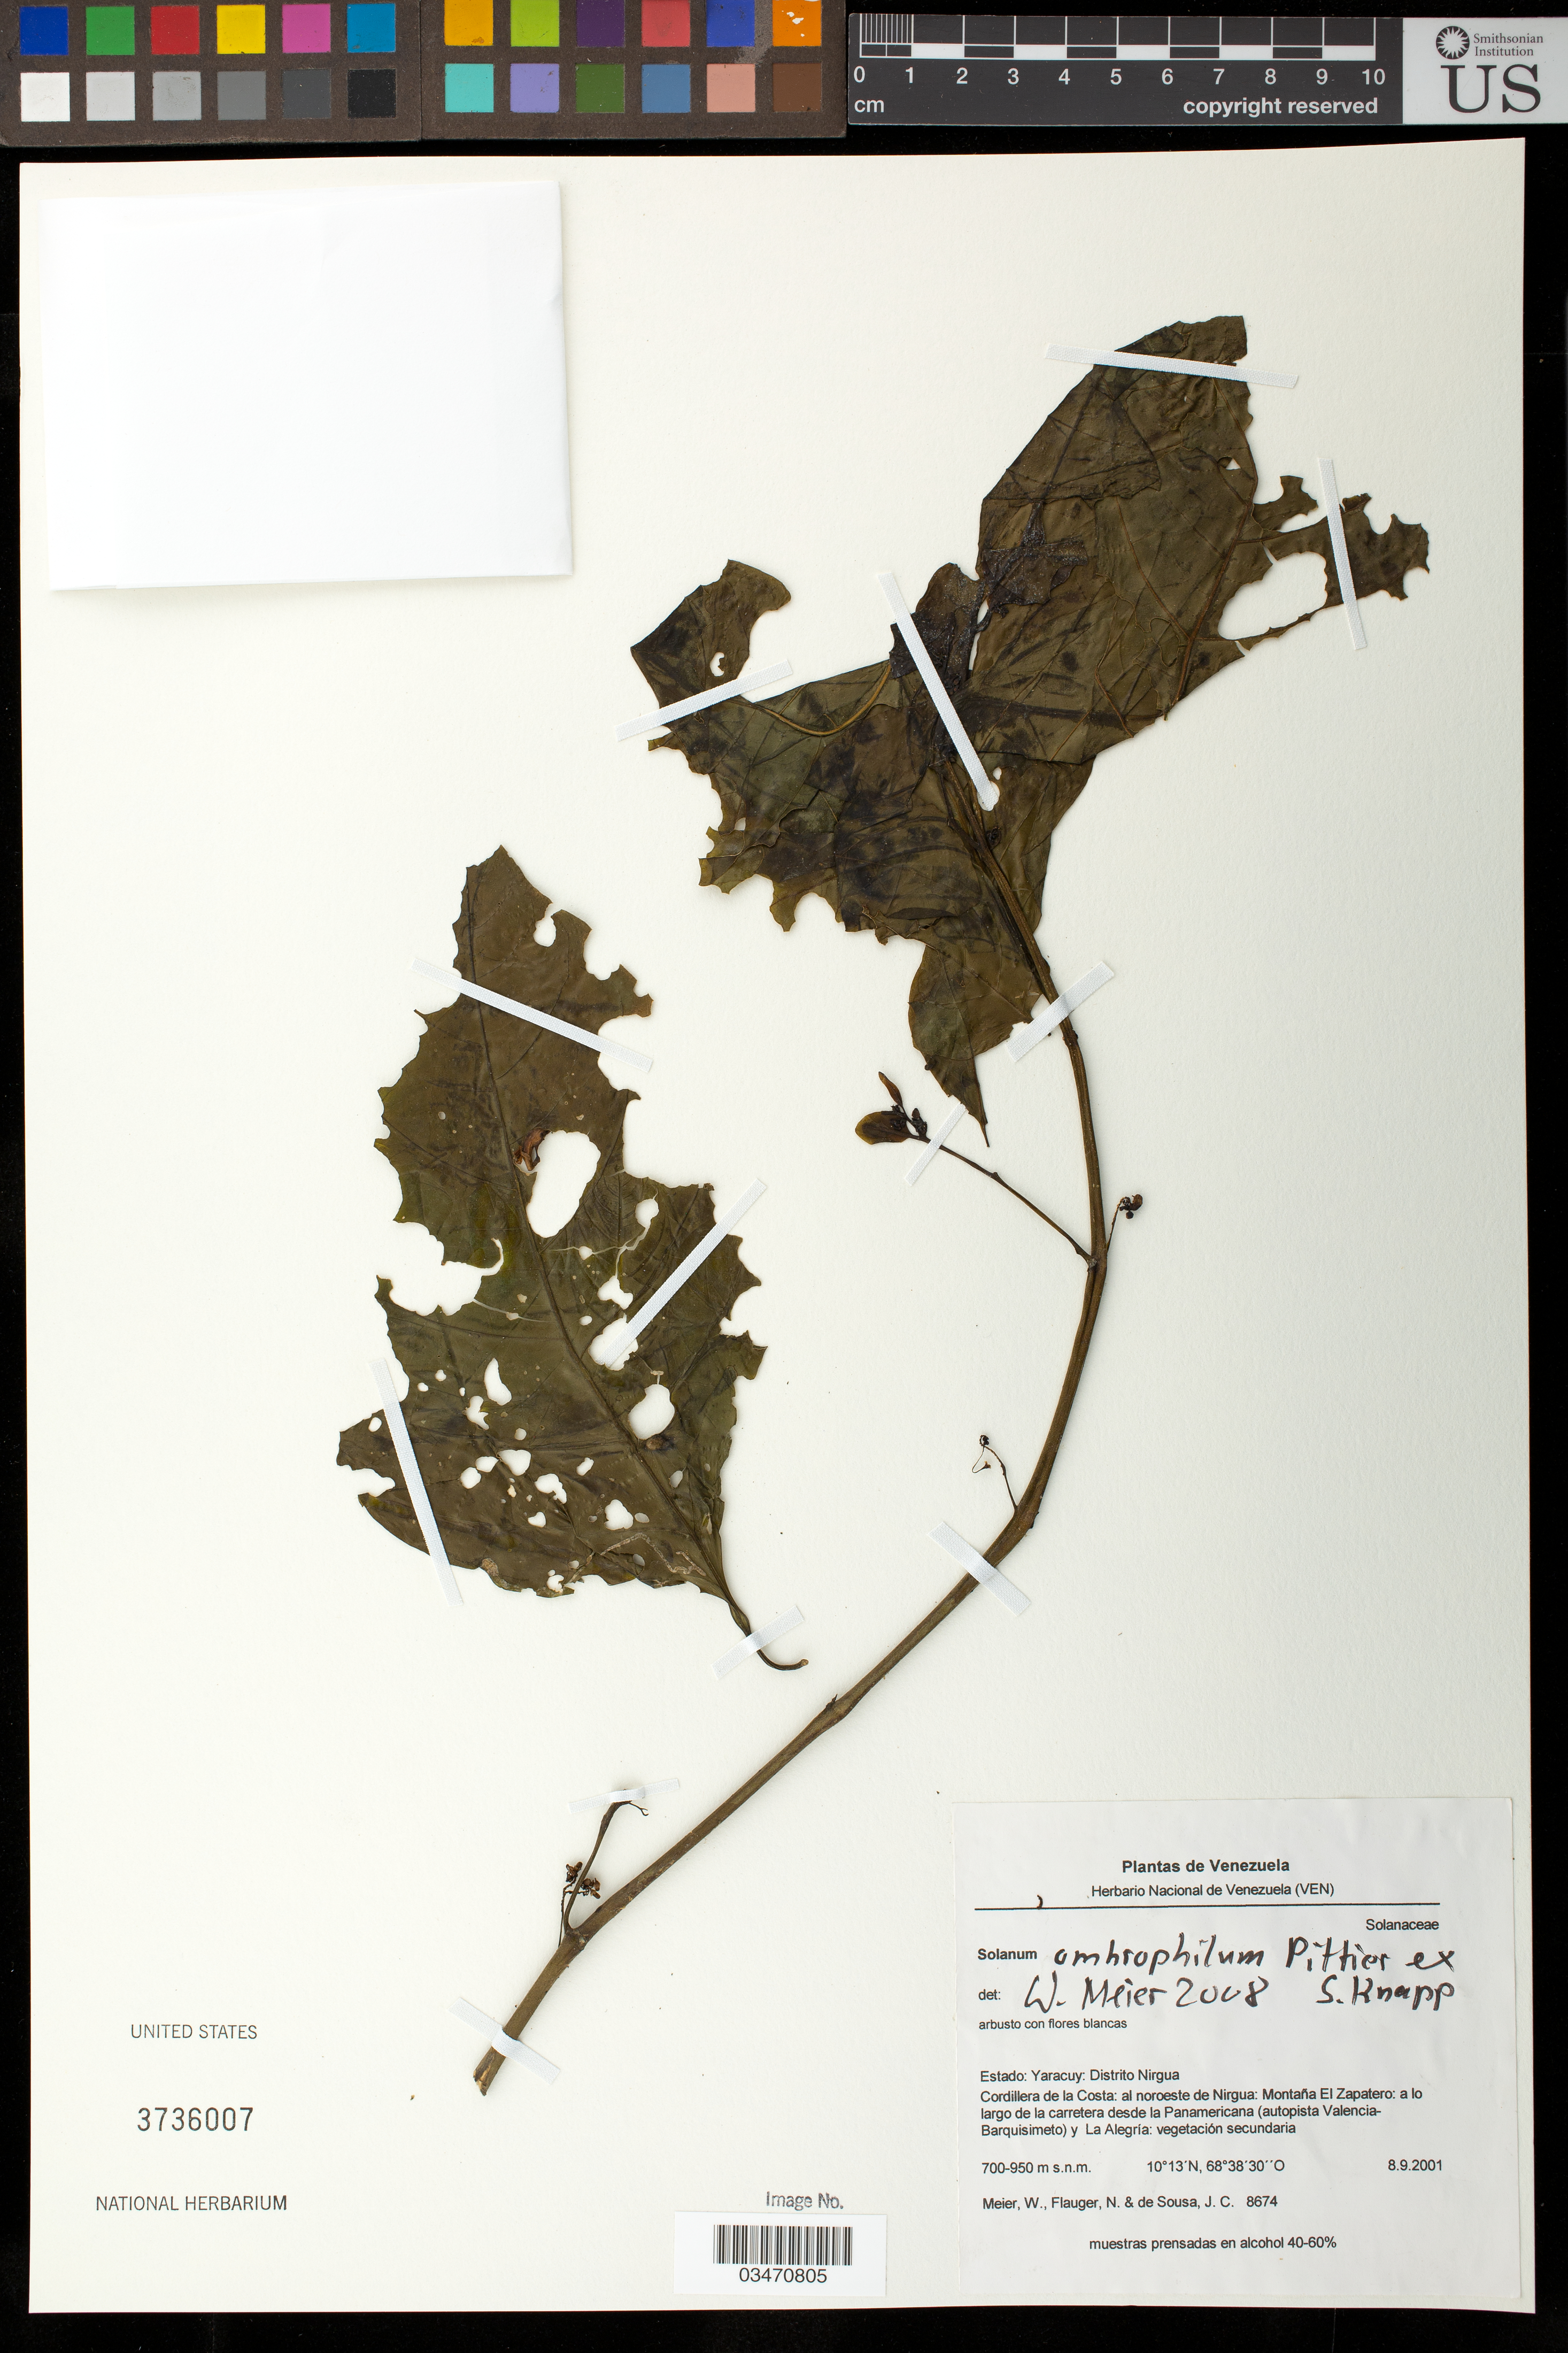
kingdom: Plantae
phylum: Tracheophyta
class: Magnoliopsida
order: Solanales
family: Solanaceae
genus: Solanum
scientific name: Solanum ombrophilum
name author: Pittier ex S. Knapp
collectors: W. Meier, N. Flauger & J. de Sousa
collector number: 8674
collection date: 2001-08-08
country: Venezuela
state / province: Yaracuy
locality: Distrito Nirgua. Cordillera de la Costa; al noroeste de Nirgua; Montaña El Zapatero; a lo largo de la carretera desde la Panamericana (Autopista Valencia-Barquisimeto) y La Alegría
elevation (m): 700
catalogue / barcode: US 3736007